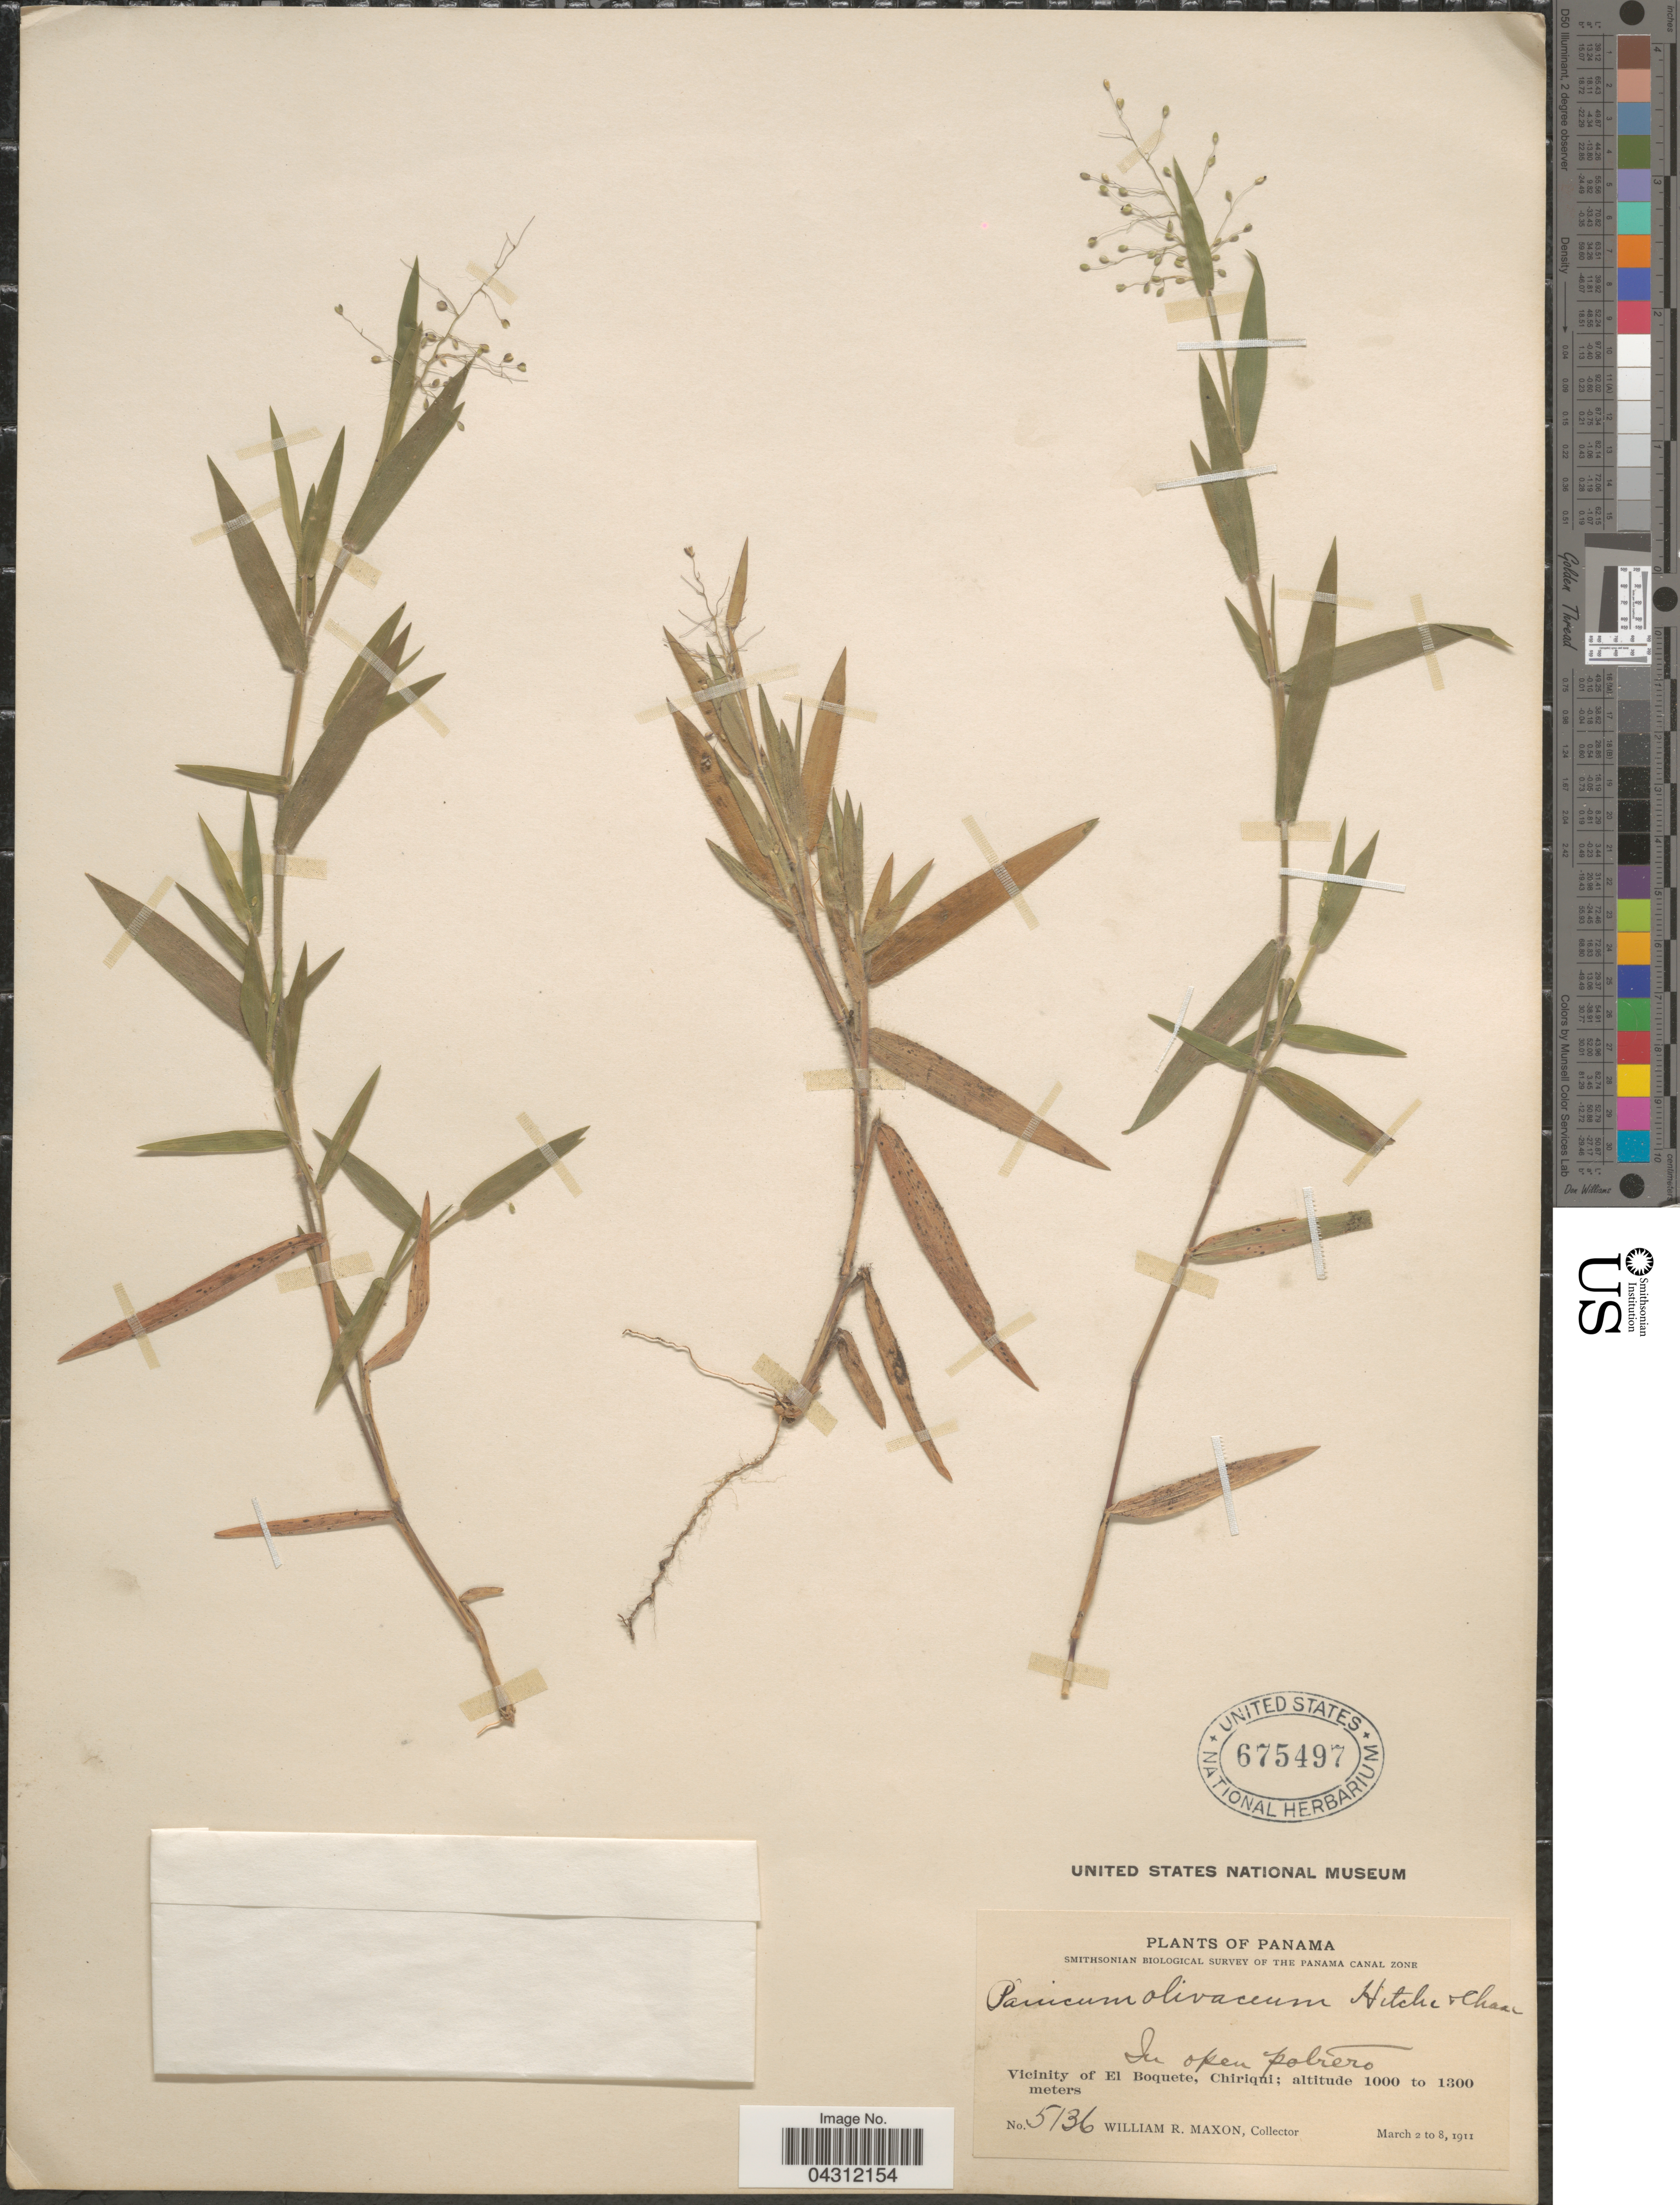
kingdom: Plantae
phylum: Tracheophyta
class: Liliopsida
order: Poales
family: Poaceae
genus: Dichanthelium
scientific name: Dichanthelium acuminatum var. acuminatum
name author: (Sw.) Gould & C.A. Clark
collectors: W. R. Maxon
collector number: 5136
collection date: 1911-03-02/1911-03-08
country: Panama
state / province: Chiriqui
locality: Smithsonian Biological Survey Of The Panama Canal Zone. Vicinity of El Boquete.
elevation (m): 1000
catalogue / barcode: US 675497